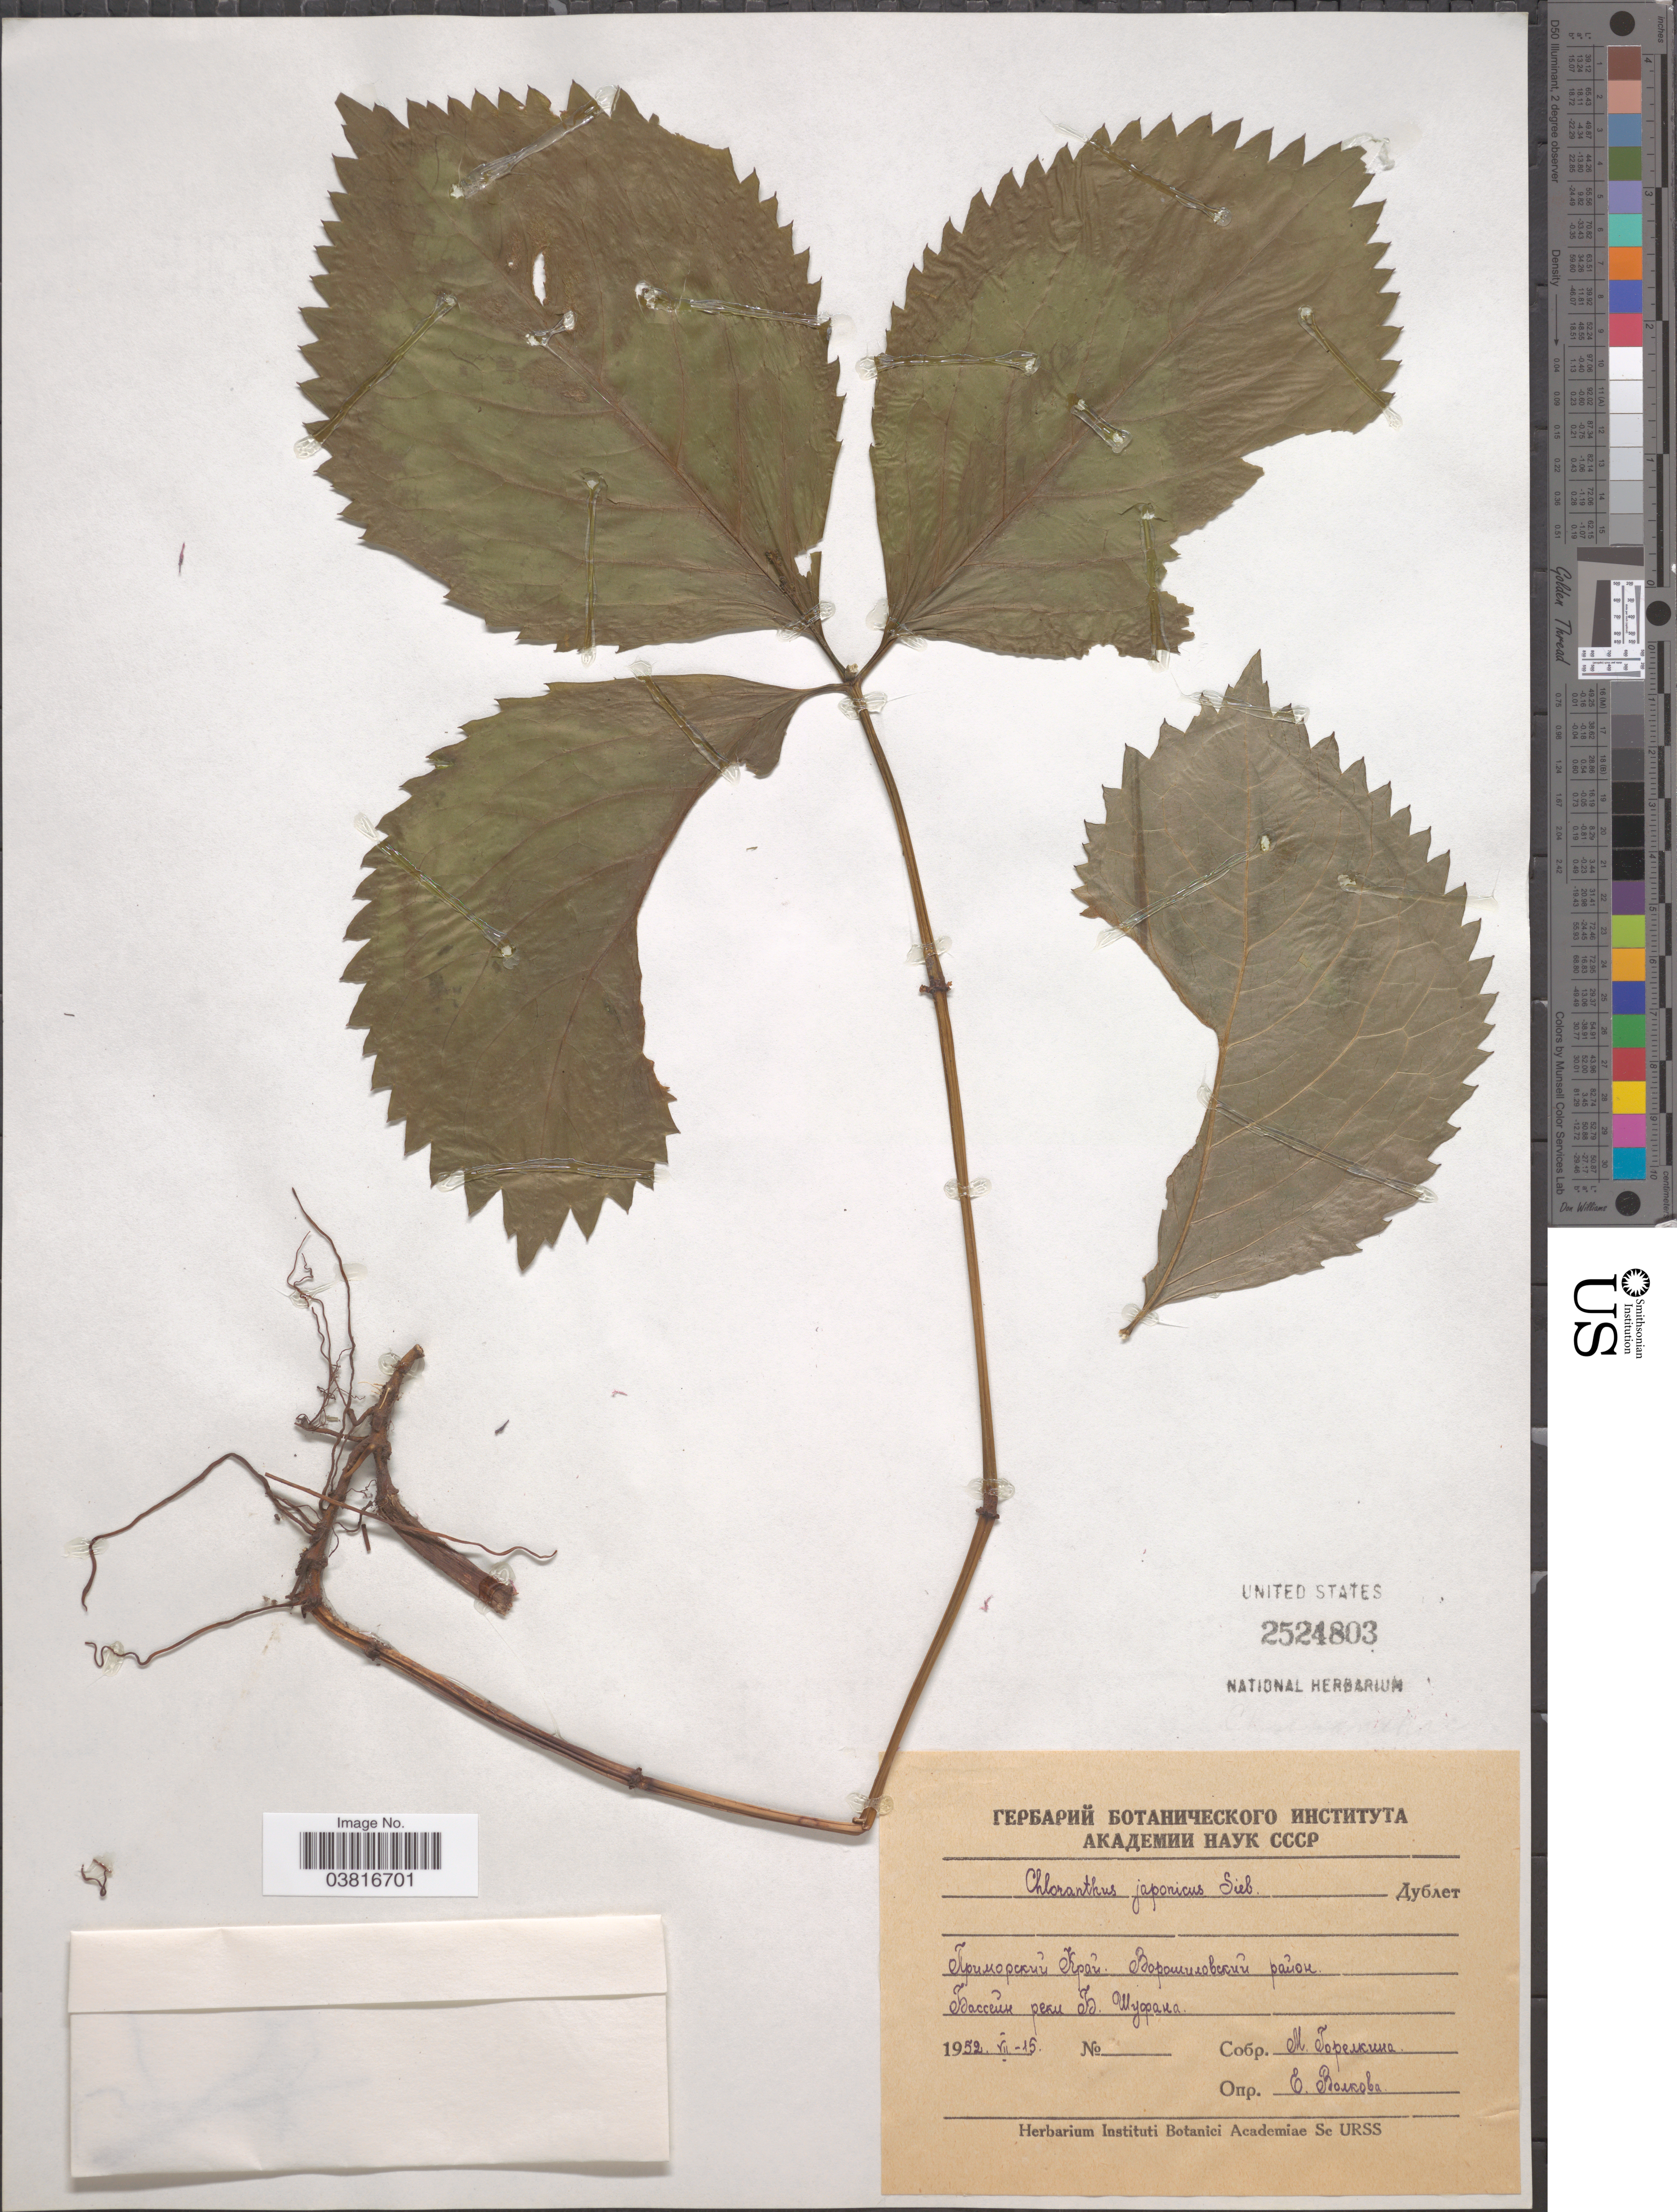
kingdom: Plantae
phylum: Tracheophyta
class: Magnoliopsida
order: Chloranthales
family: Chloranthaceae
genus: Chloranthus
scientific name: Chloranthus japonicus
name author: Siebold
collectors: X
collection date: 1952-07-15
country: Russian Federation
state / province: Primorsky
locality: Basin of river Bolshoy Shufan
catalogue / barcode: US 2524803